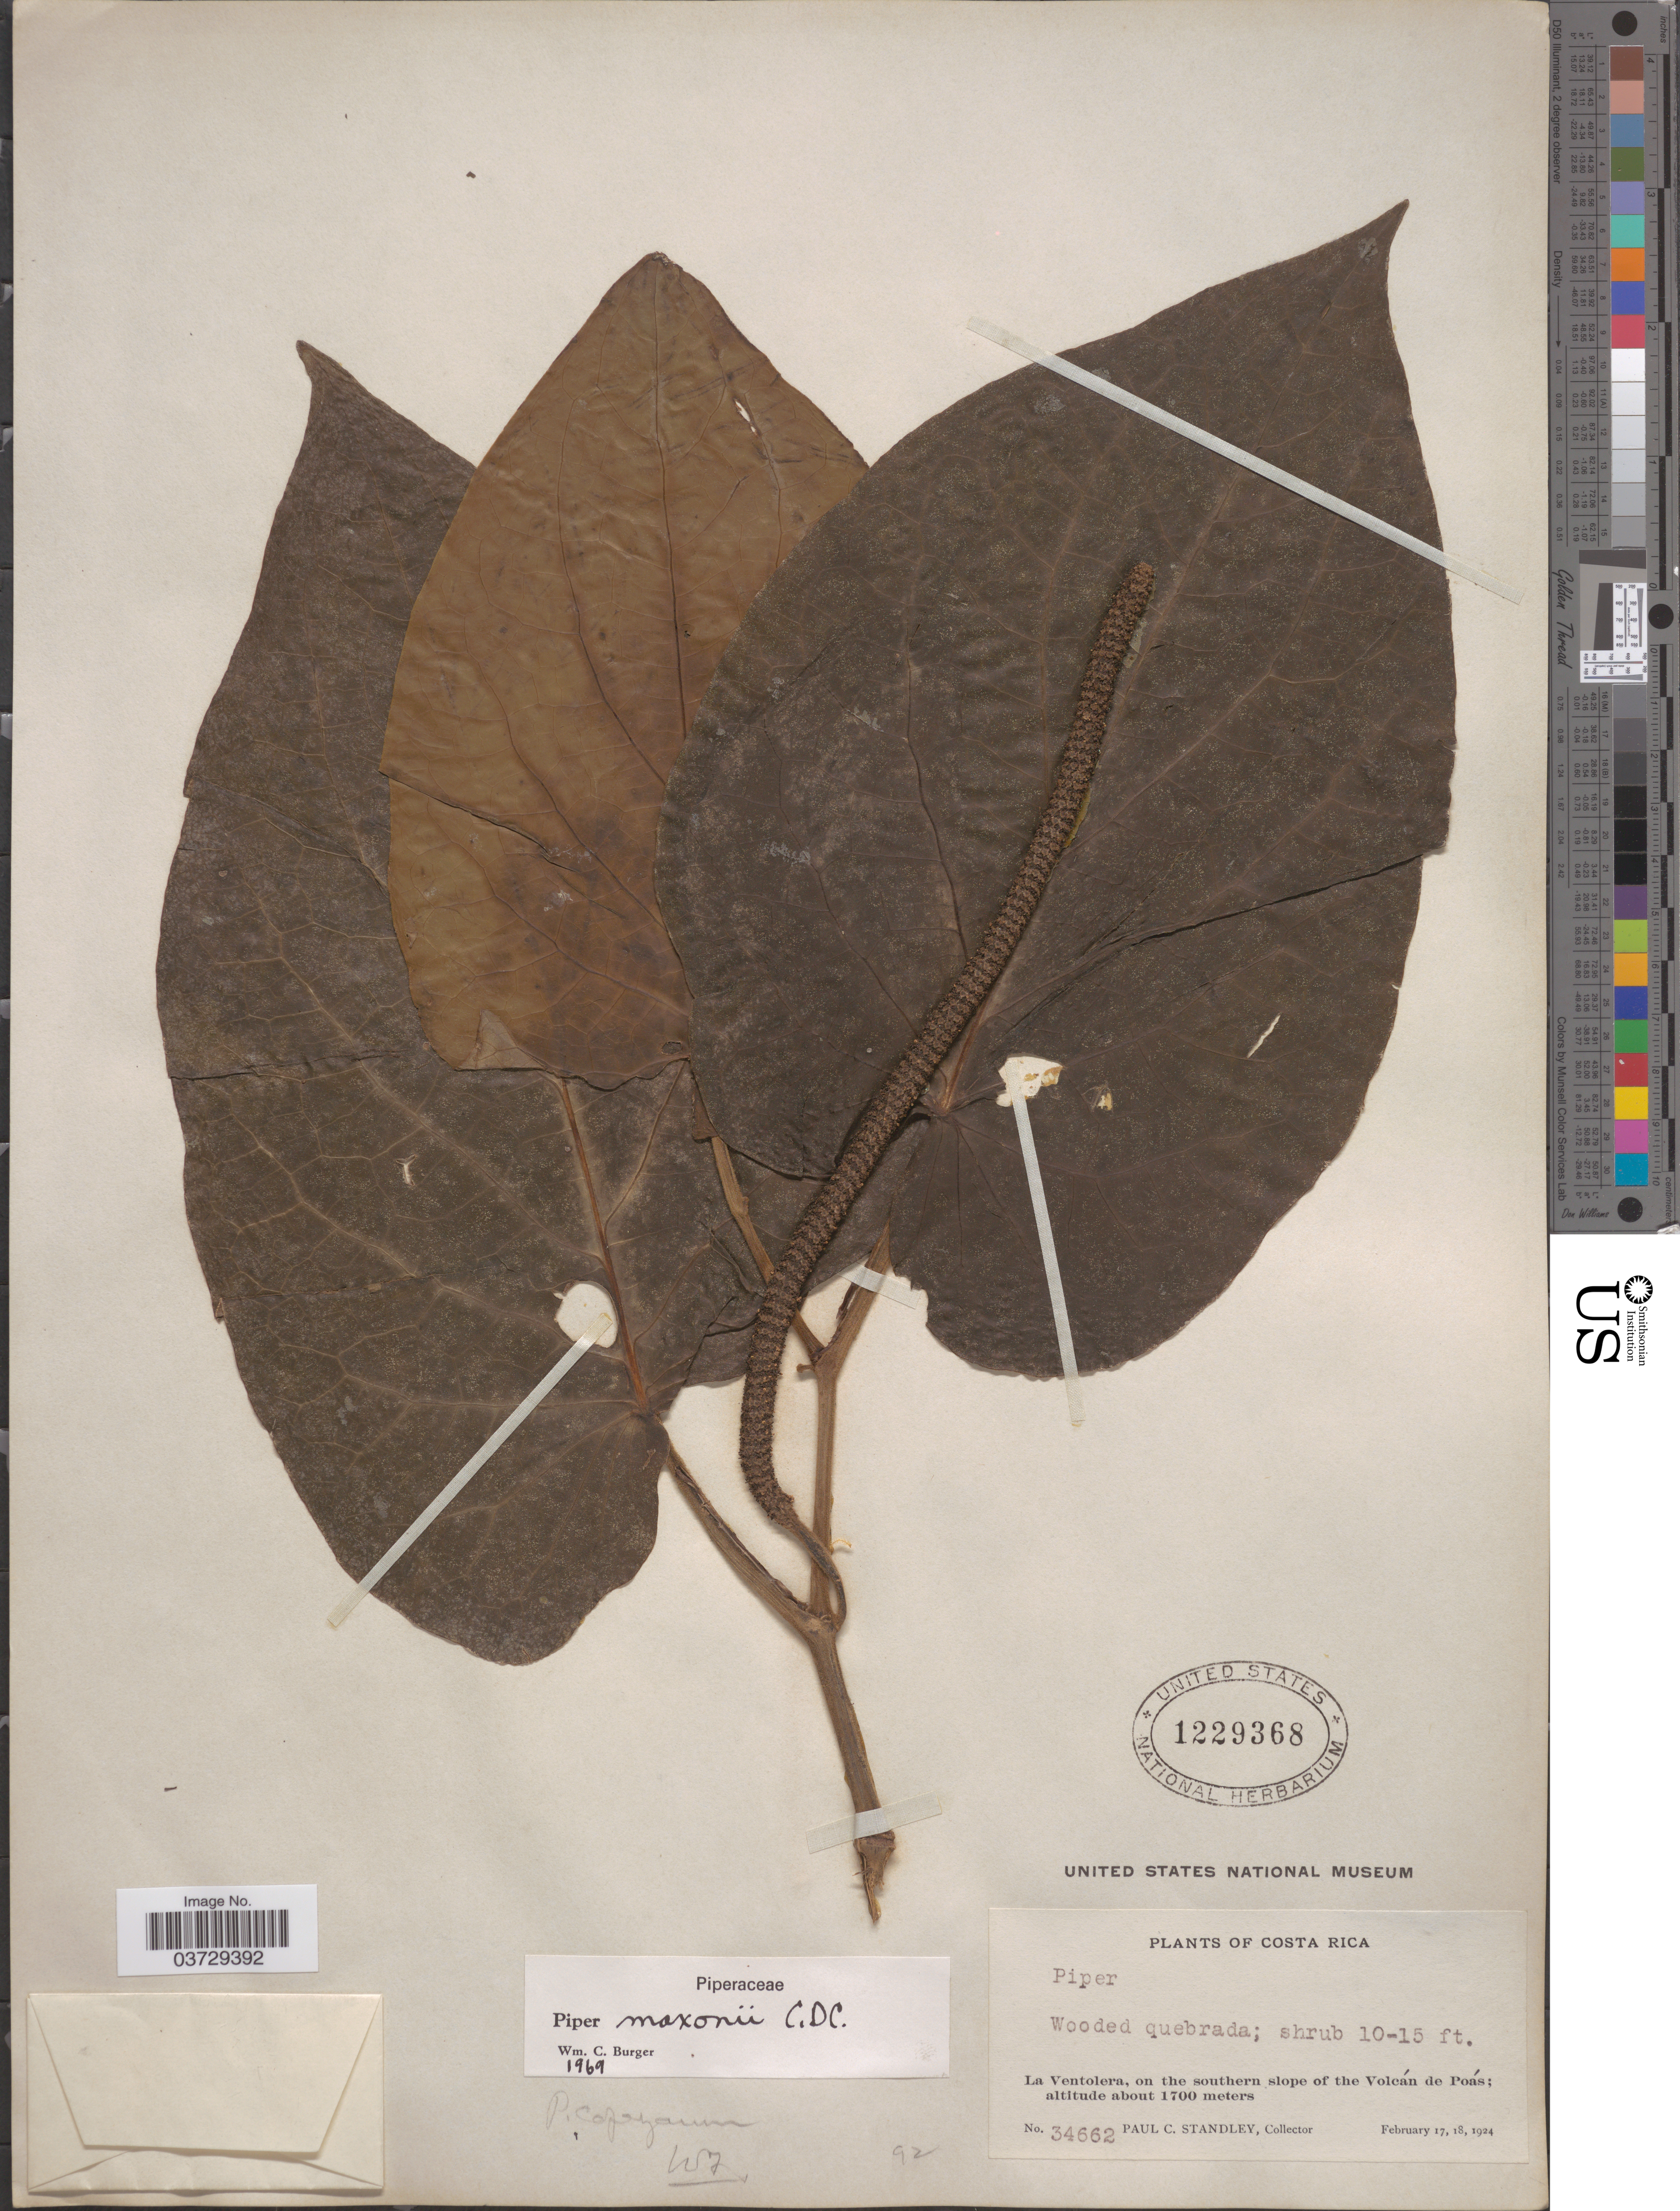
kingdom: Plantae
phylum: Tracheophyta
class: Magnoliopsida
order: Piperales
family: Piperaceae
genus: Piper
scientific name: Piper maxonii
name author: C. DC.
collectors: P. C. Standley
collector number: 34662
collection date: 1924-02-17/1924-02-18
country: Costa Rica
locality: La Ventolera, on the southern slope of the Volcán de Poás.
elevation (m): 1700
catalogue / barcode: US 1229368